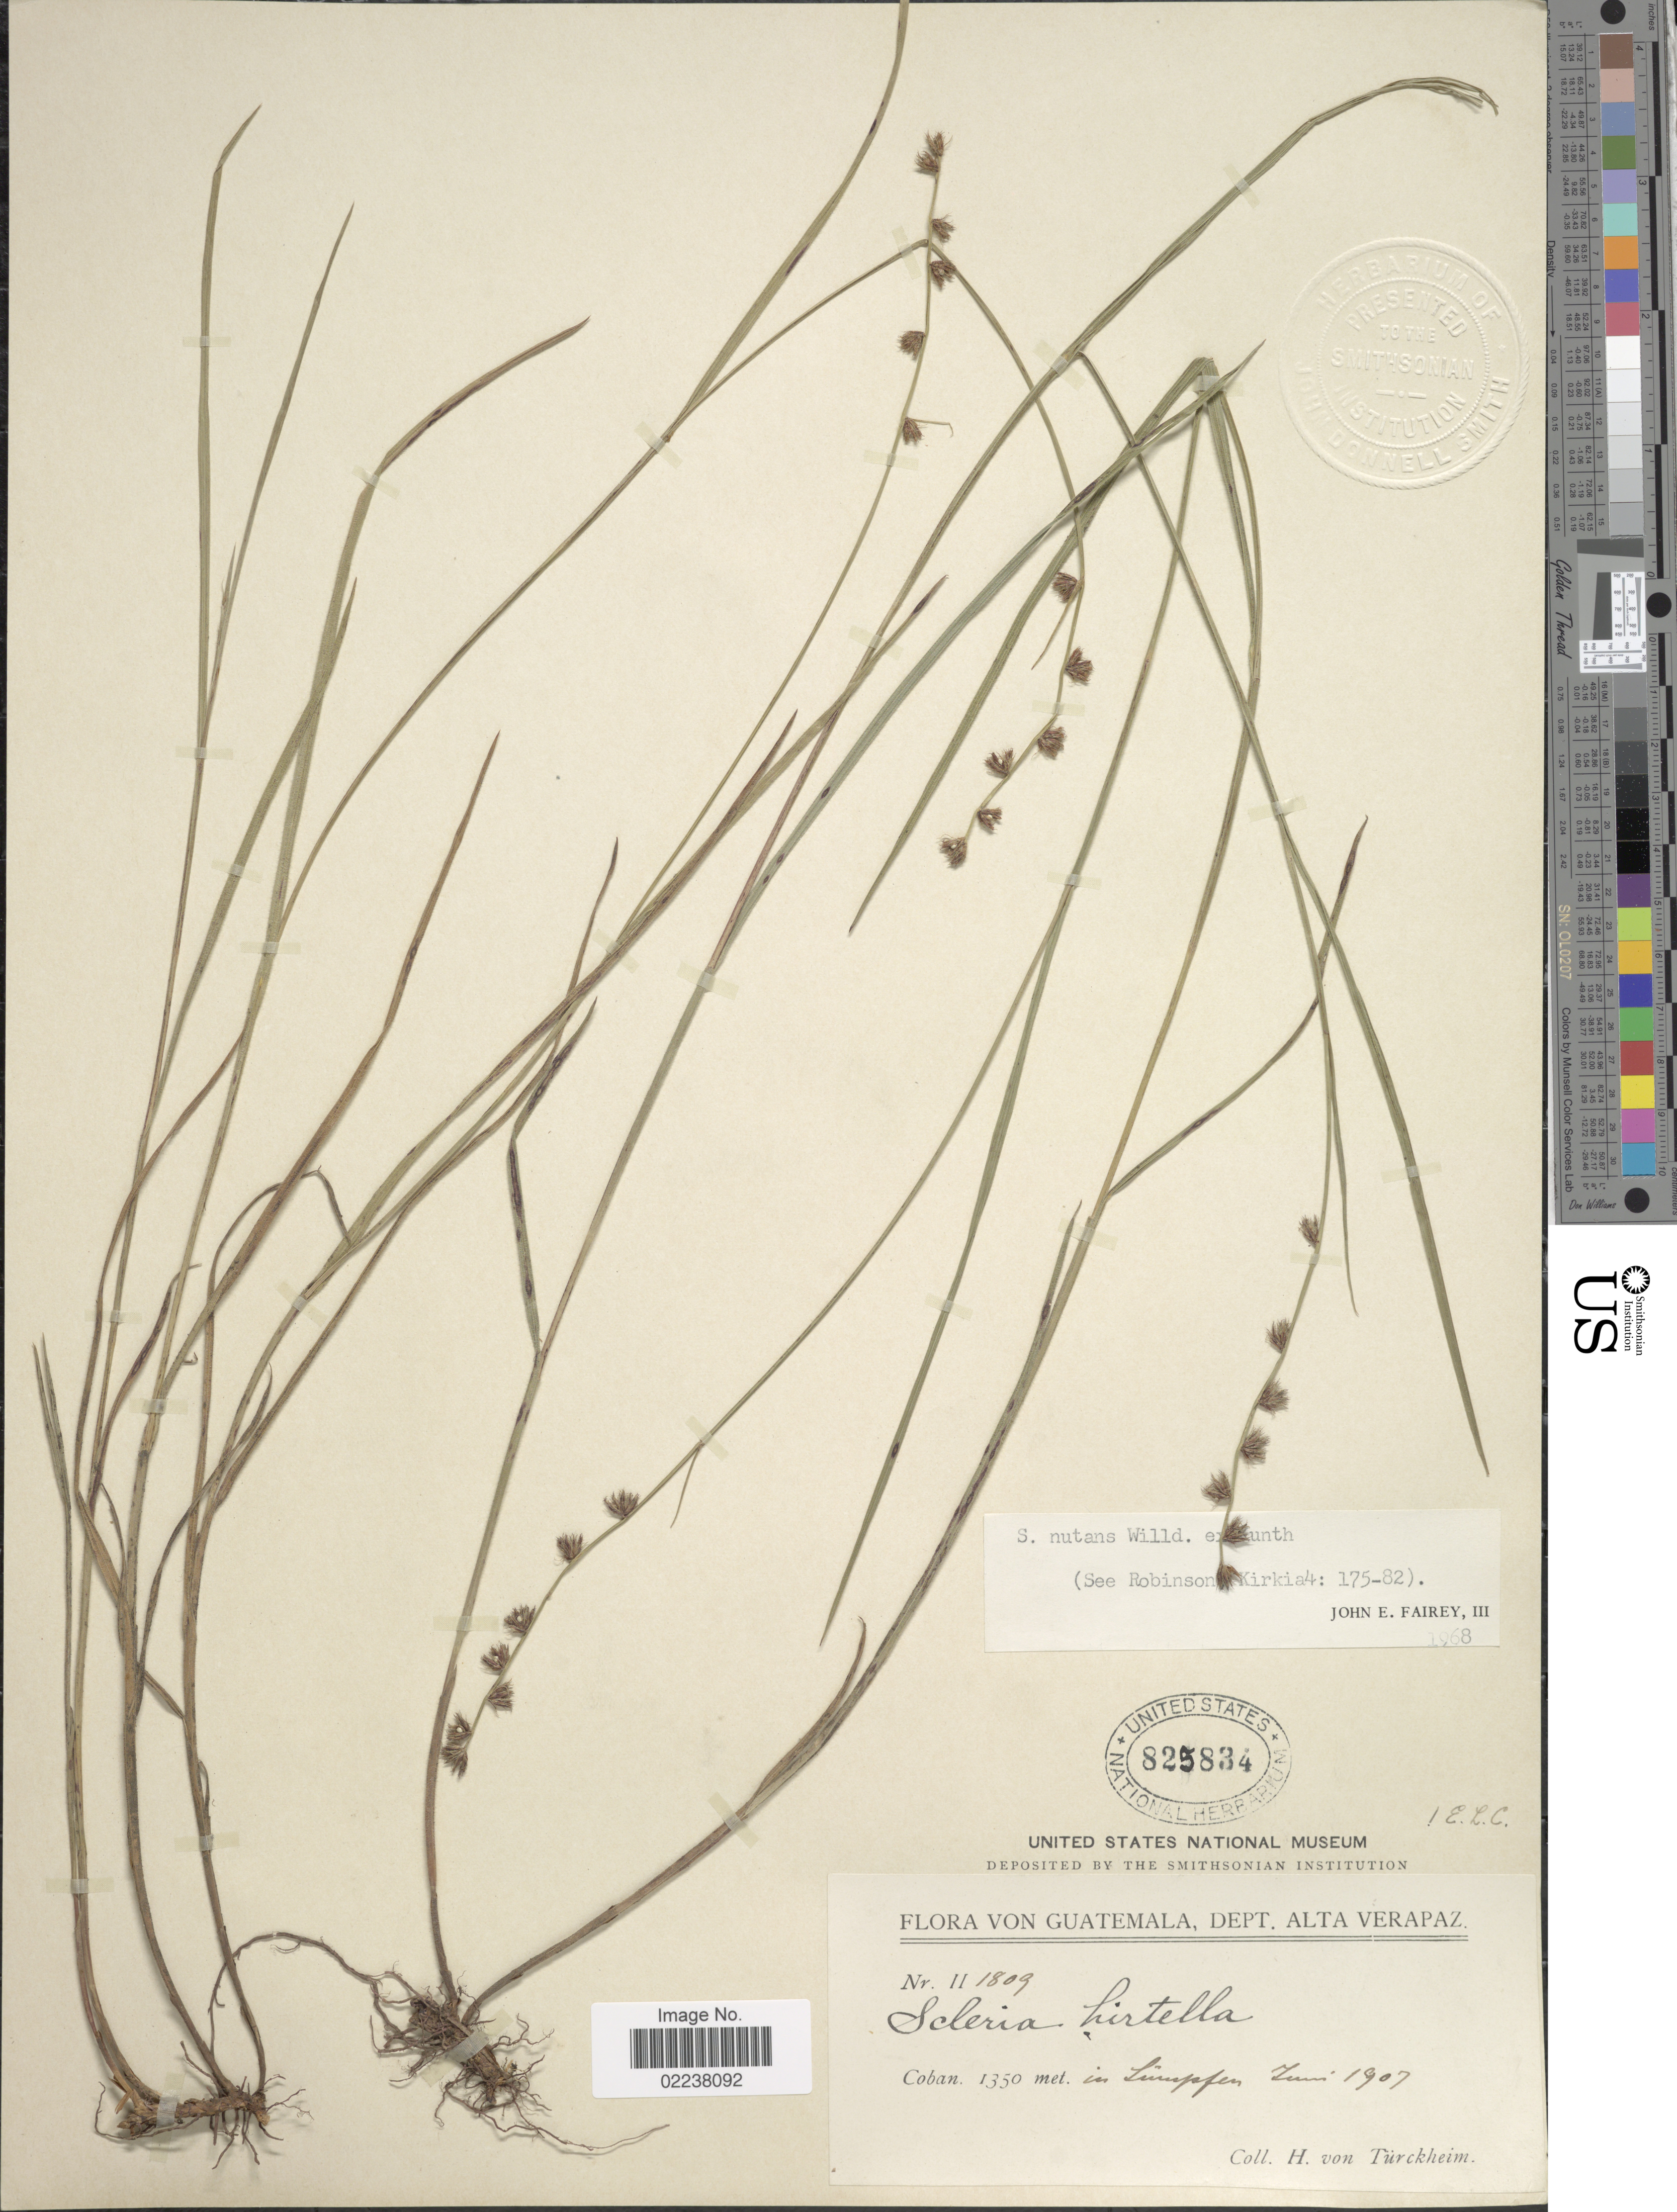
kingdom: Plantae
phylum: Tracheophyta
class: Liliopsida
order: Poales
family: Cyperaceae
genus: Scleria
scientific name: Scleria distans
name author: Poir.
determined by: Strong, Mark T., (BOT), Smithsonian Institution - National Museum of Natural History (UNITED STATES)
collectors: H. von Türckheim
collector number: II 1809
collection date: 1907-06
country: Guatemala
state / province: Alta Verapaz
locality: Coban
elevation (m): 1350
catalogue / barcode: US 825834